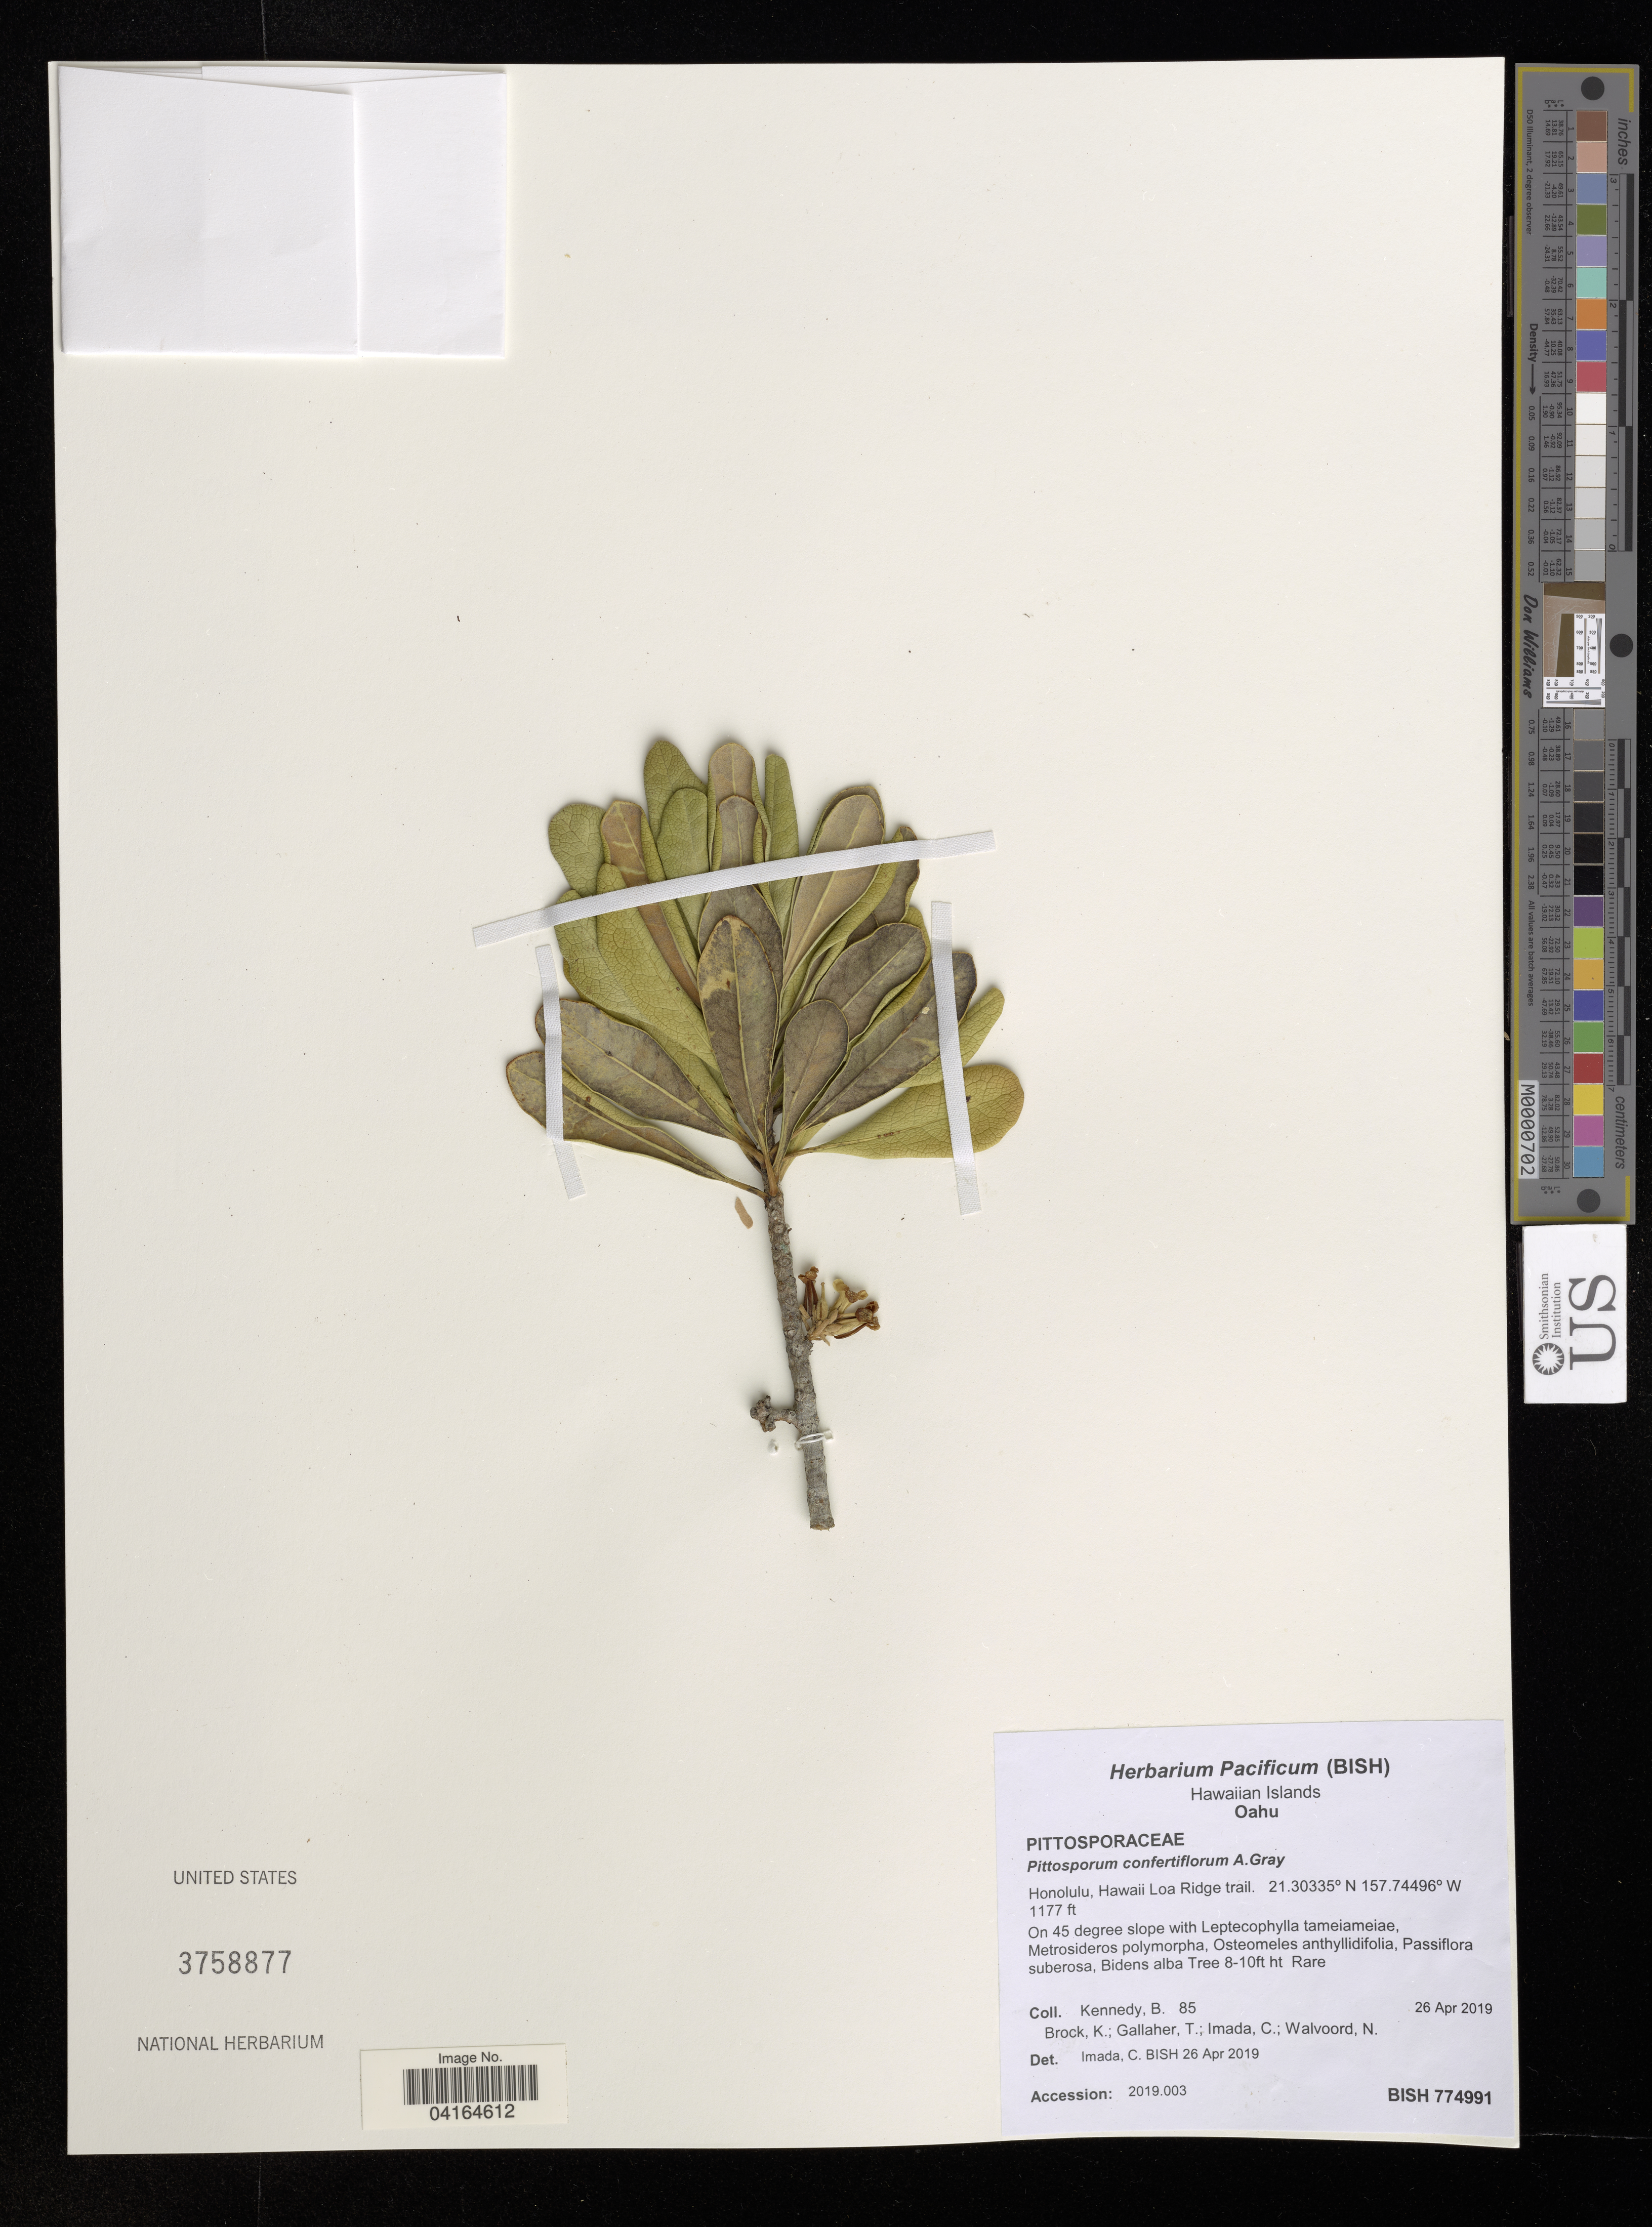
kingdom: Plantae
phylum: Tracheophyta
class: Magnoliopsida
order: Apiales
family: Pittosporaceae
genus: Pittosporum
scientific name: Pittosporum confertiflorum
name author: A. Gray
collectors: B. Kennedy, K. Brock, T. Gallaher, C. Imada & N. Walvoord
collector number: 85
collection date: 2019-04-26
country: United States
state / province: Hawaii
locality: Hawaiian Islands. Oahu. Honolulu, Hawaii Loa Ridge trail.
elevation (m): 359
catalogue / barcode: US 3758877